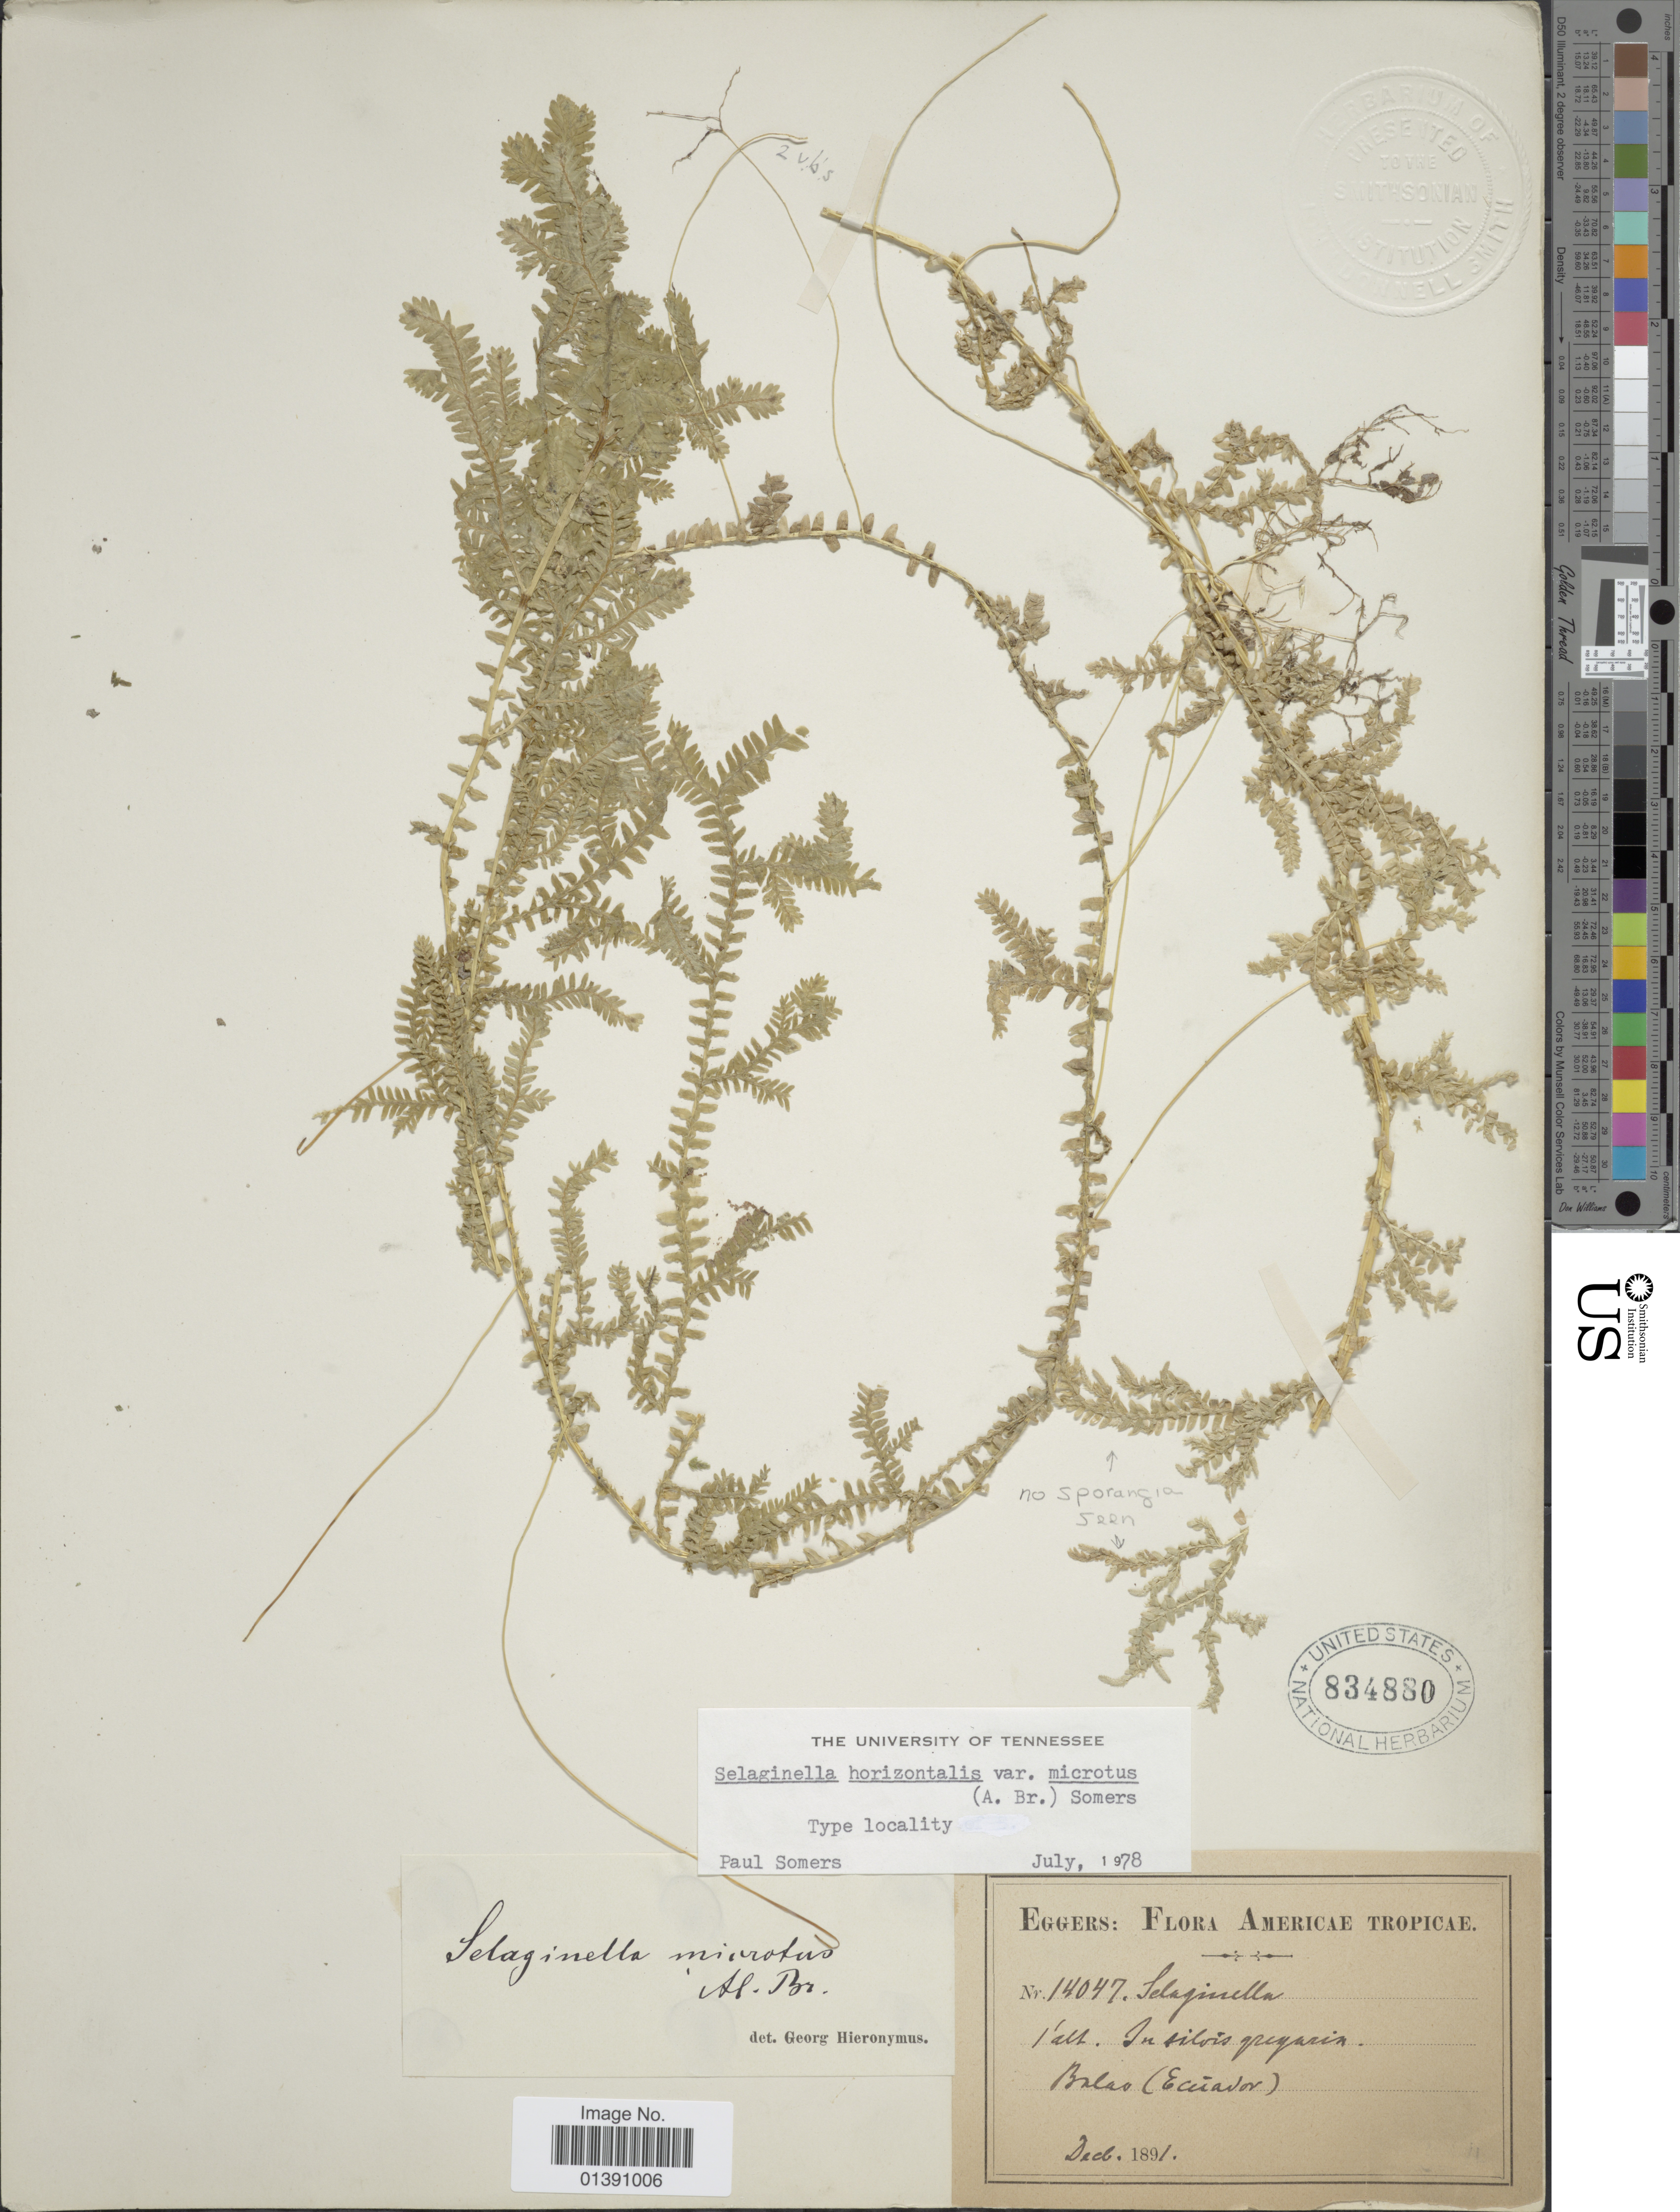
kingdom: Plantae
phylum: Tracheophyta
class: Lycopodiopsida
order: Selaginellales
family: Selaginellaceae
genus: Selaginella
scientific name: Selaginella horizontalis var. microtus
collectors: -. Eggers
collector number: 14047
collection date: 1891-12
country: Ecuador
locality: Americae Tropicae, Balao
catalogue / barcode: US 834880